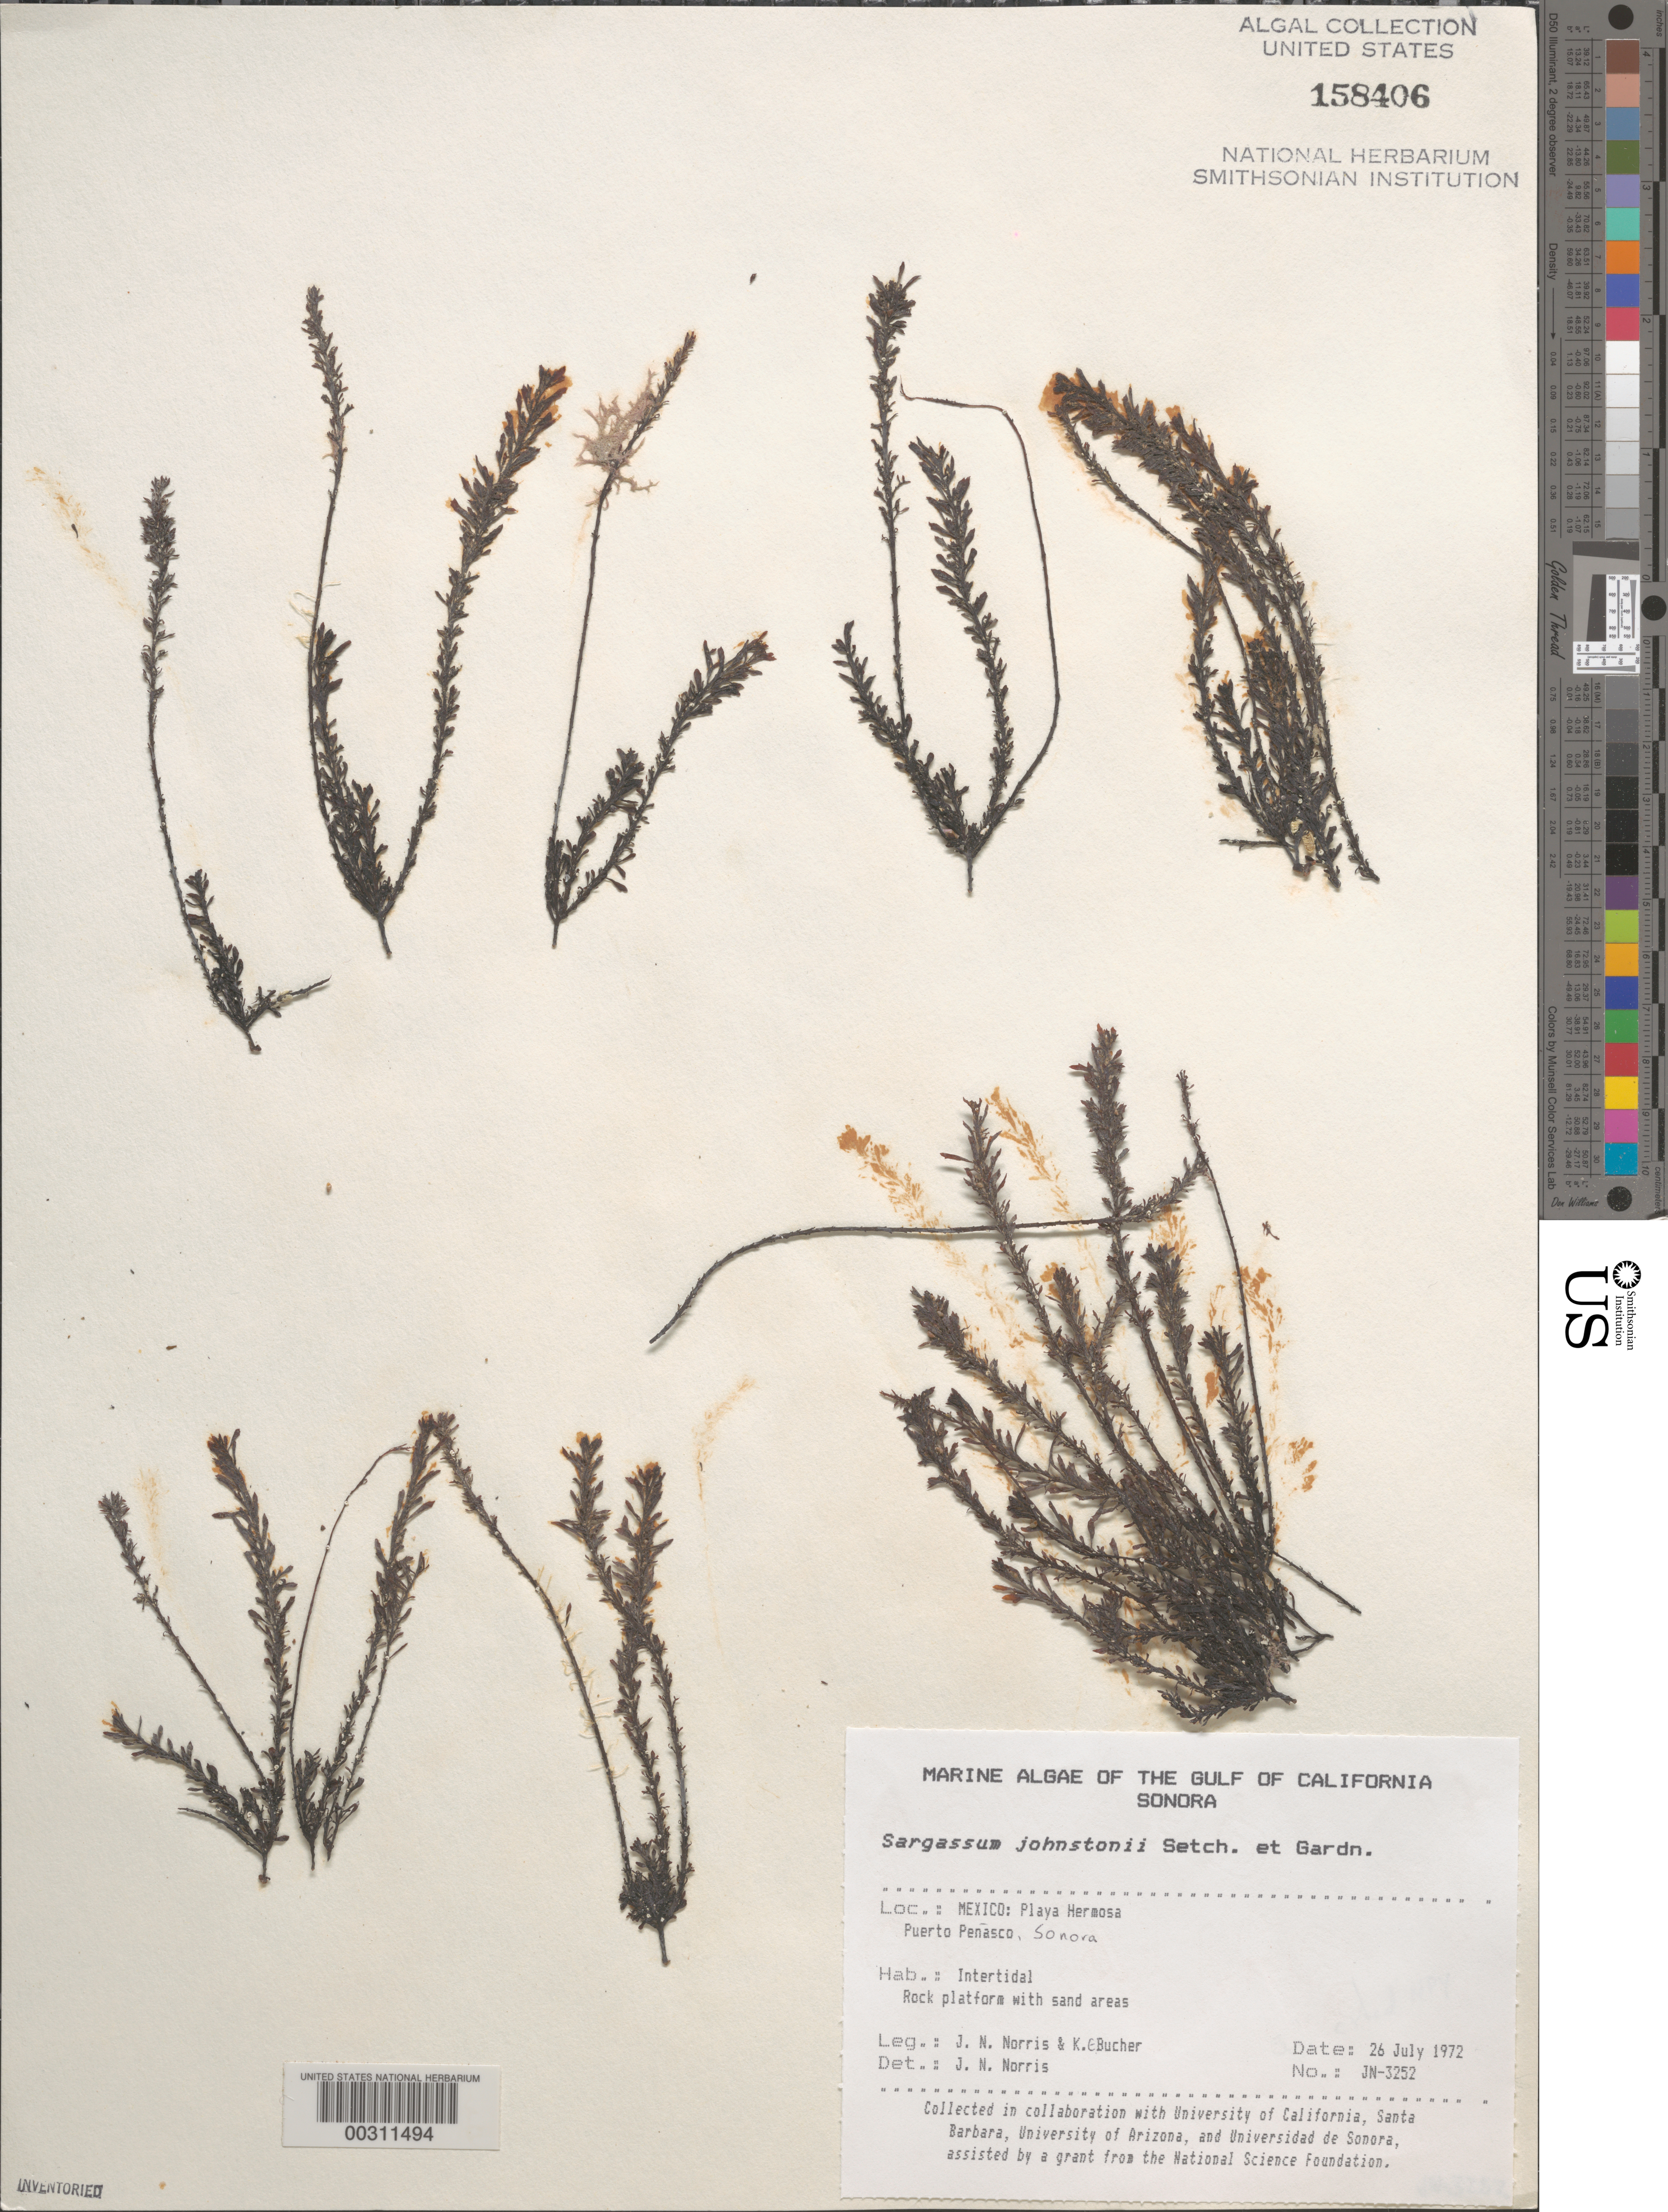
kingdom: Chromista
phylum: Ochrophyta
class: Phaeophyceae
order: Fucales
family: Sargassaceae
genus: Sargassum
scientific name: Sargassum johnstonii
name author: Setchell & N.L. Gardner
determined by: Norris, James N.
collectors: J. N. Norris & K. E. Bucher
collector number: JN-3252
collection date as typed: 26 Jul 1972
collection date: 1972-07-26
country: Mexico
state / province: Sonora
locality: Playa Hermosa, Puerto Penasco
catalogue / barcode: US 158406